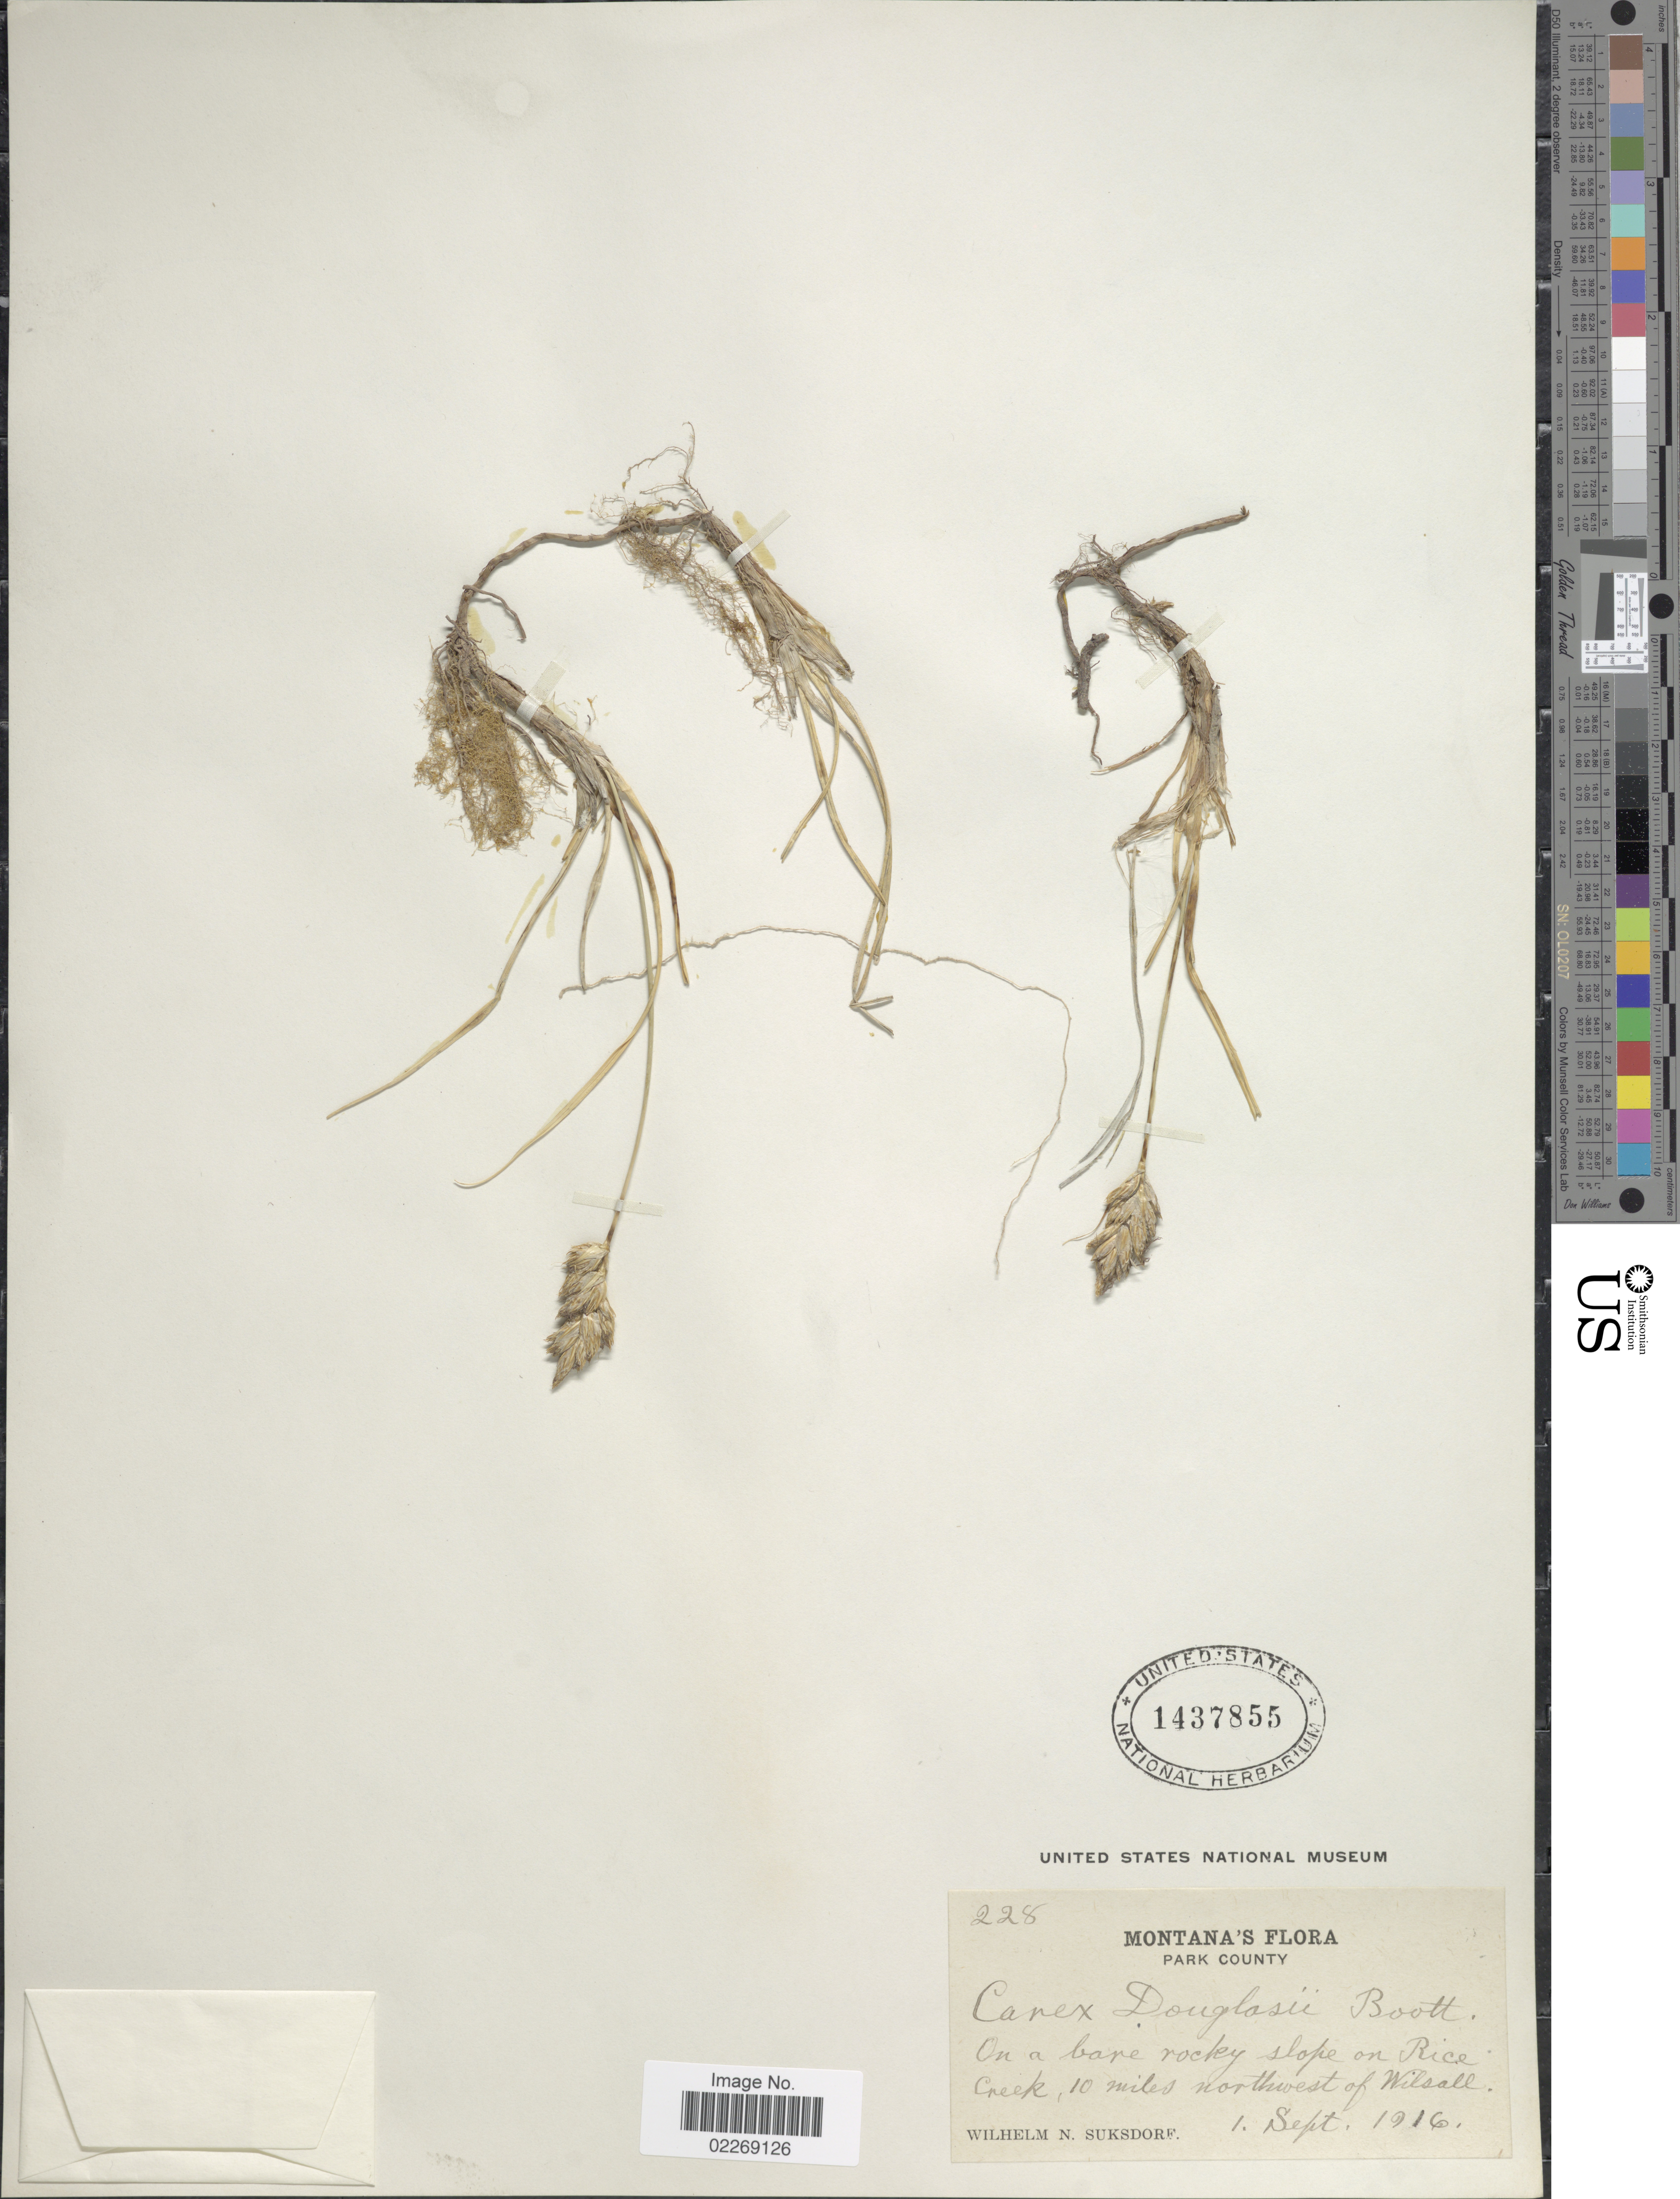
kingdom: Plantae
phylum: Tracheophyta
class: Liliopsida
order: Poales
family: Cyperaceae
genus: Carex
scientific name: Carex douglasii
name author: Boott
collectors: W. N. Suksdorf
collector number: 228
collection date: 1916-09-01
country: United States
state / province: Montana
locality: Park County. Rice Creek, 10 miles northwest of Wilsall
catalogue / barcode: US 1437855